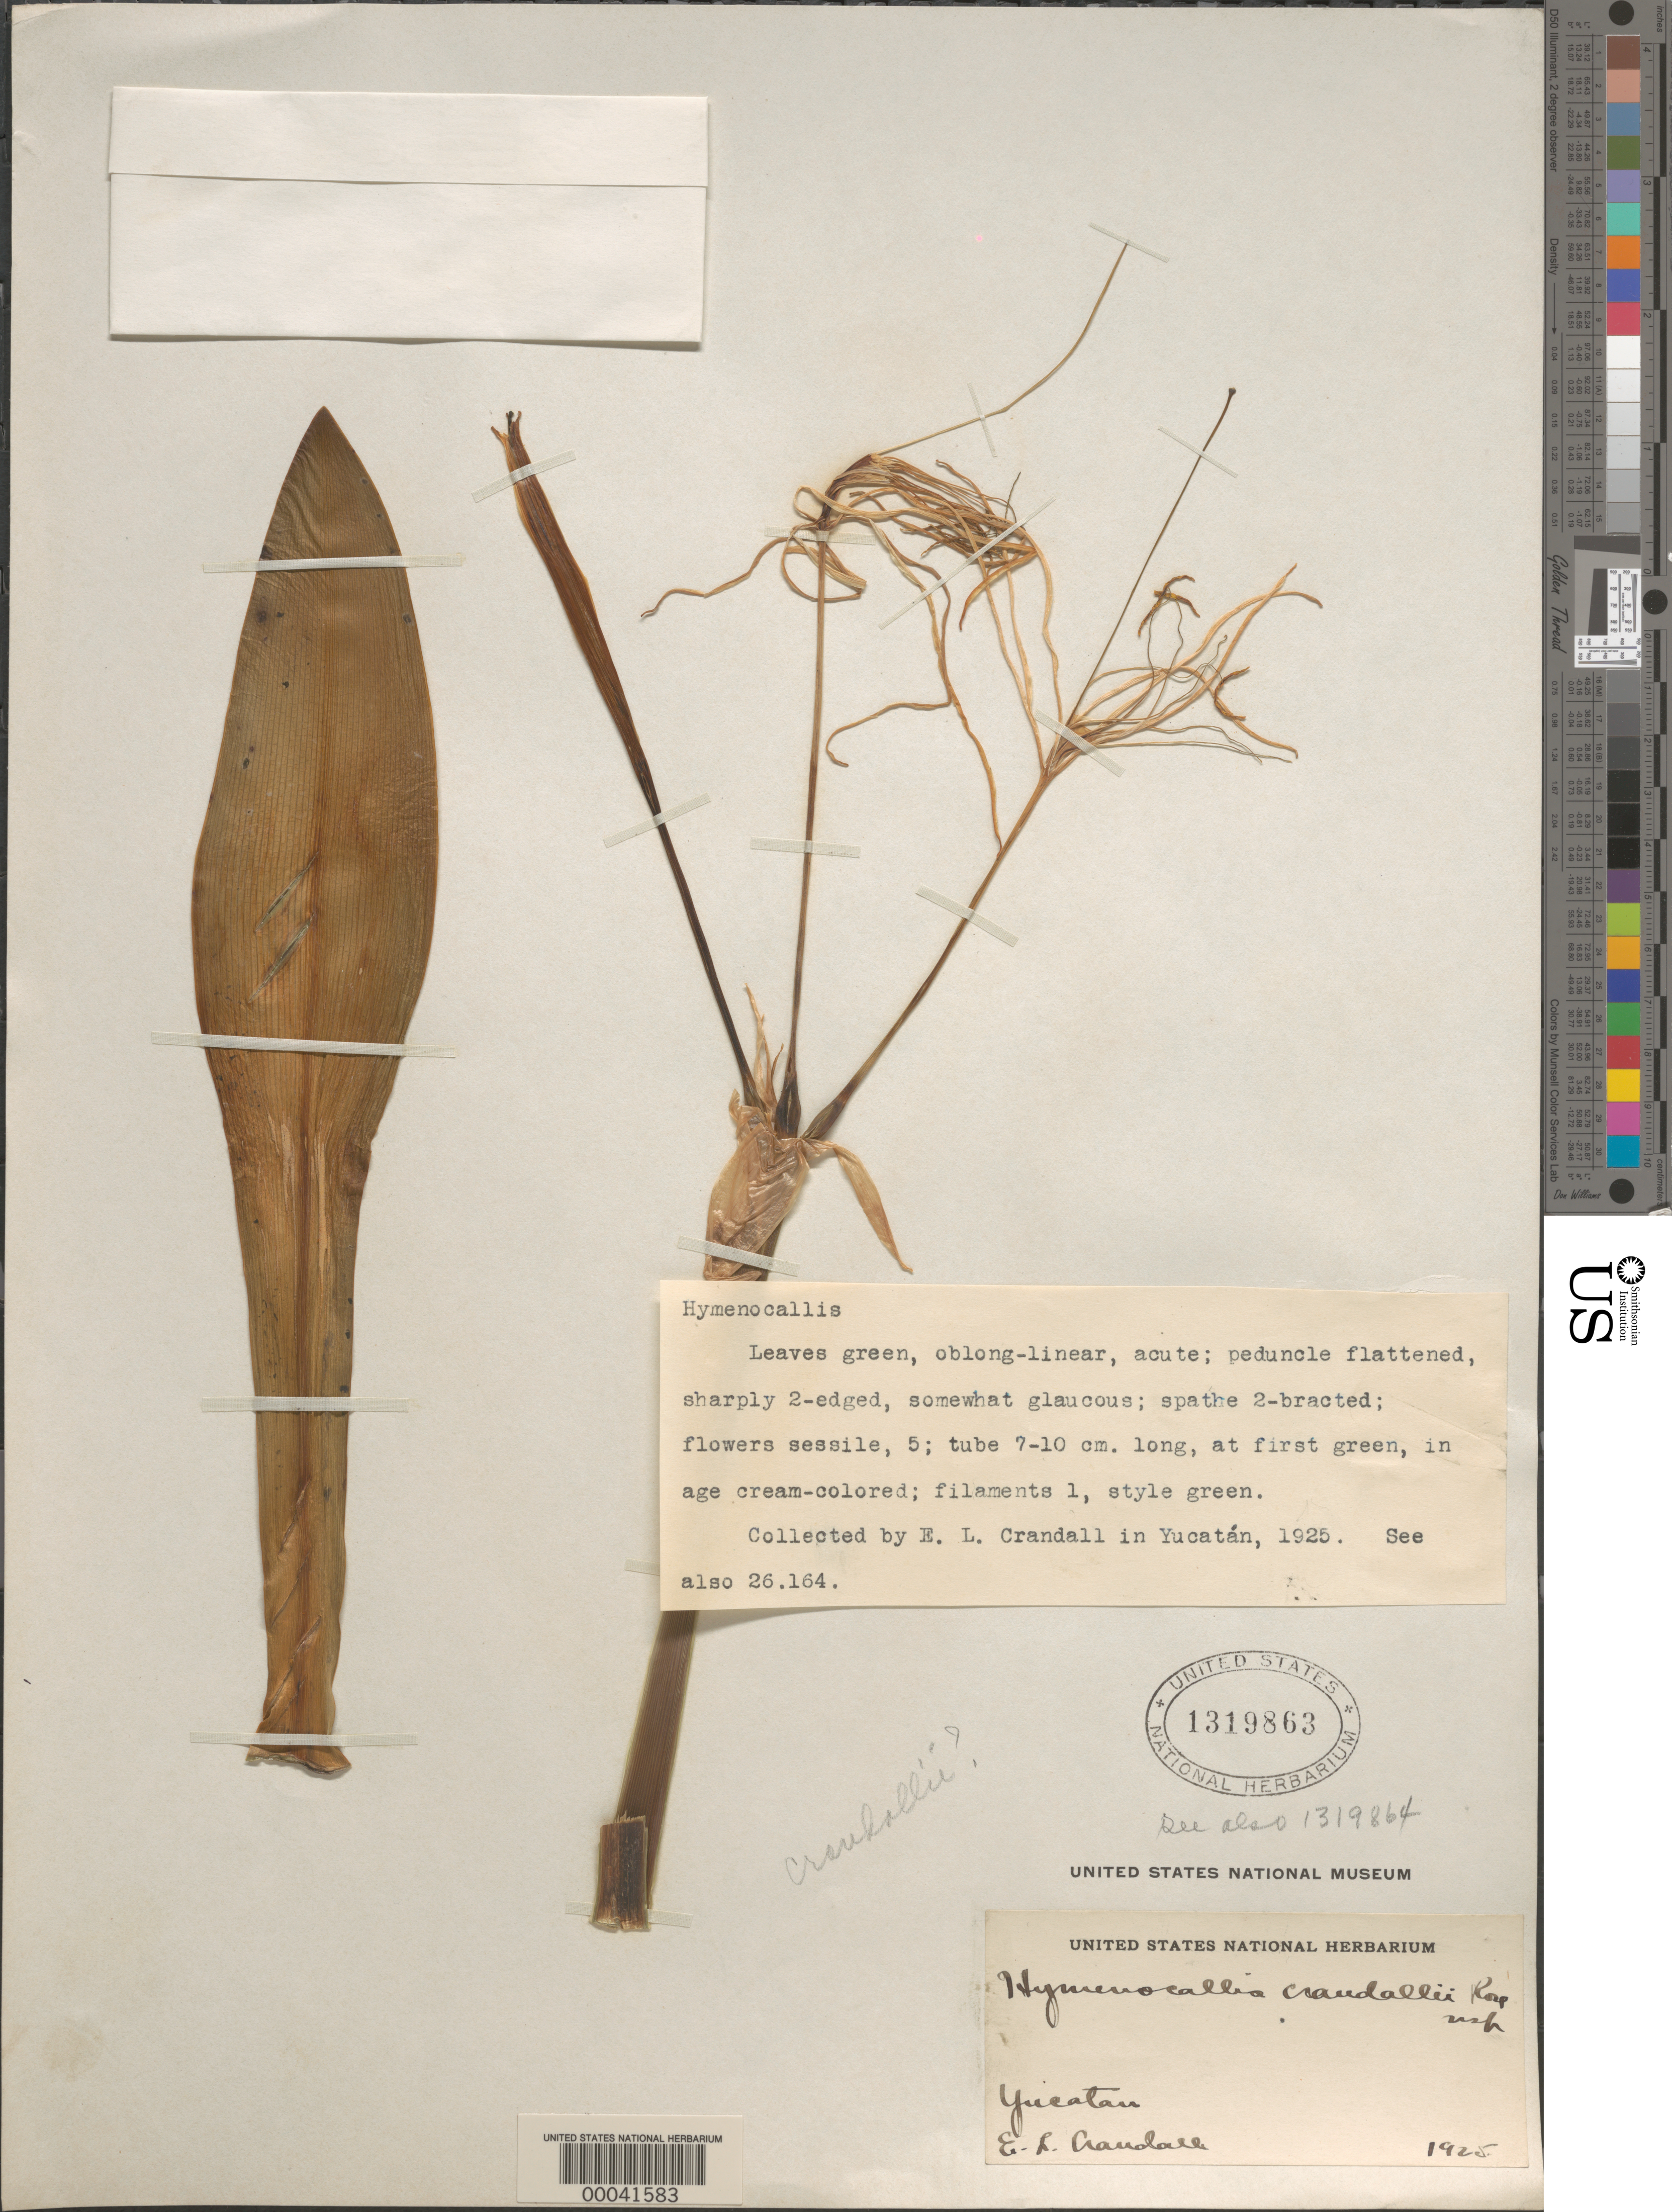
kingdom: Plantae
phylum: Tracheophyta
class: Liliopsida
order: Asparagales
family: Amaryllidaceae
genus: Hymenocallis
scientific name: Hymenocallis crandallii Rose, ined.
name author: Rose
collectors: E. Crandall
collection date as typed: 1925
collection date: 1925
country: Mexico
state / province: Yucatán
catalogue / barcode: US 1319863